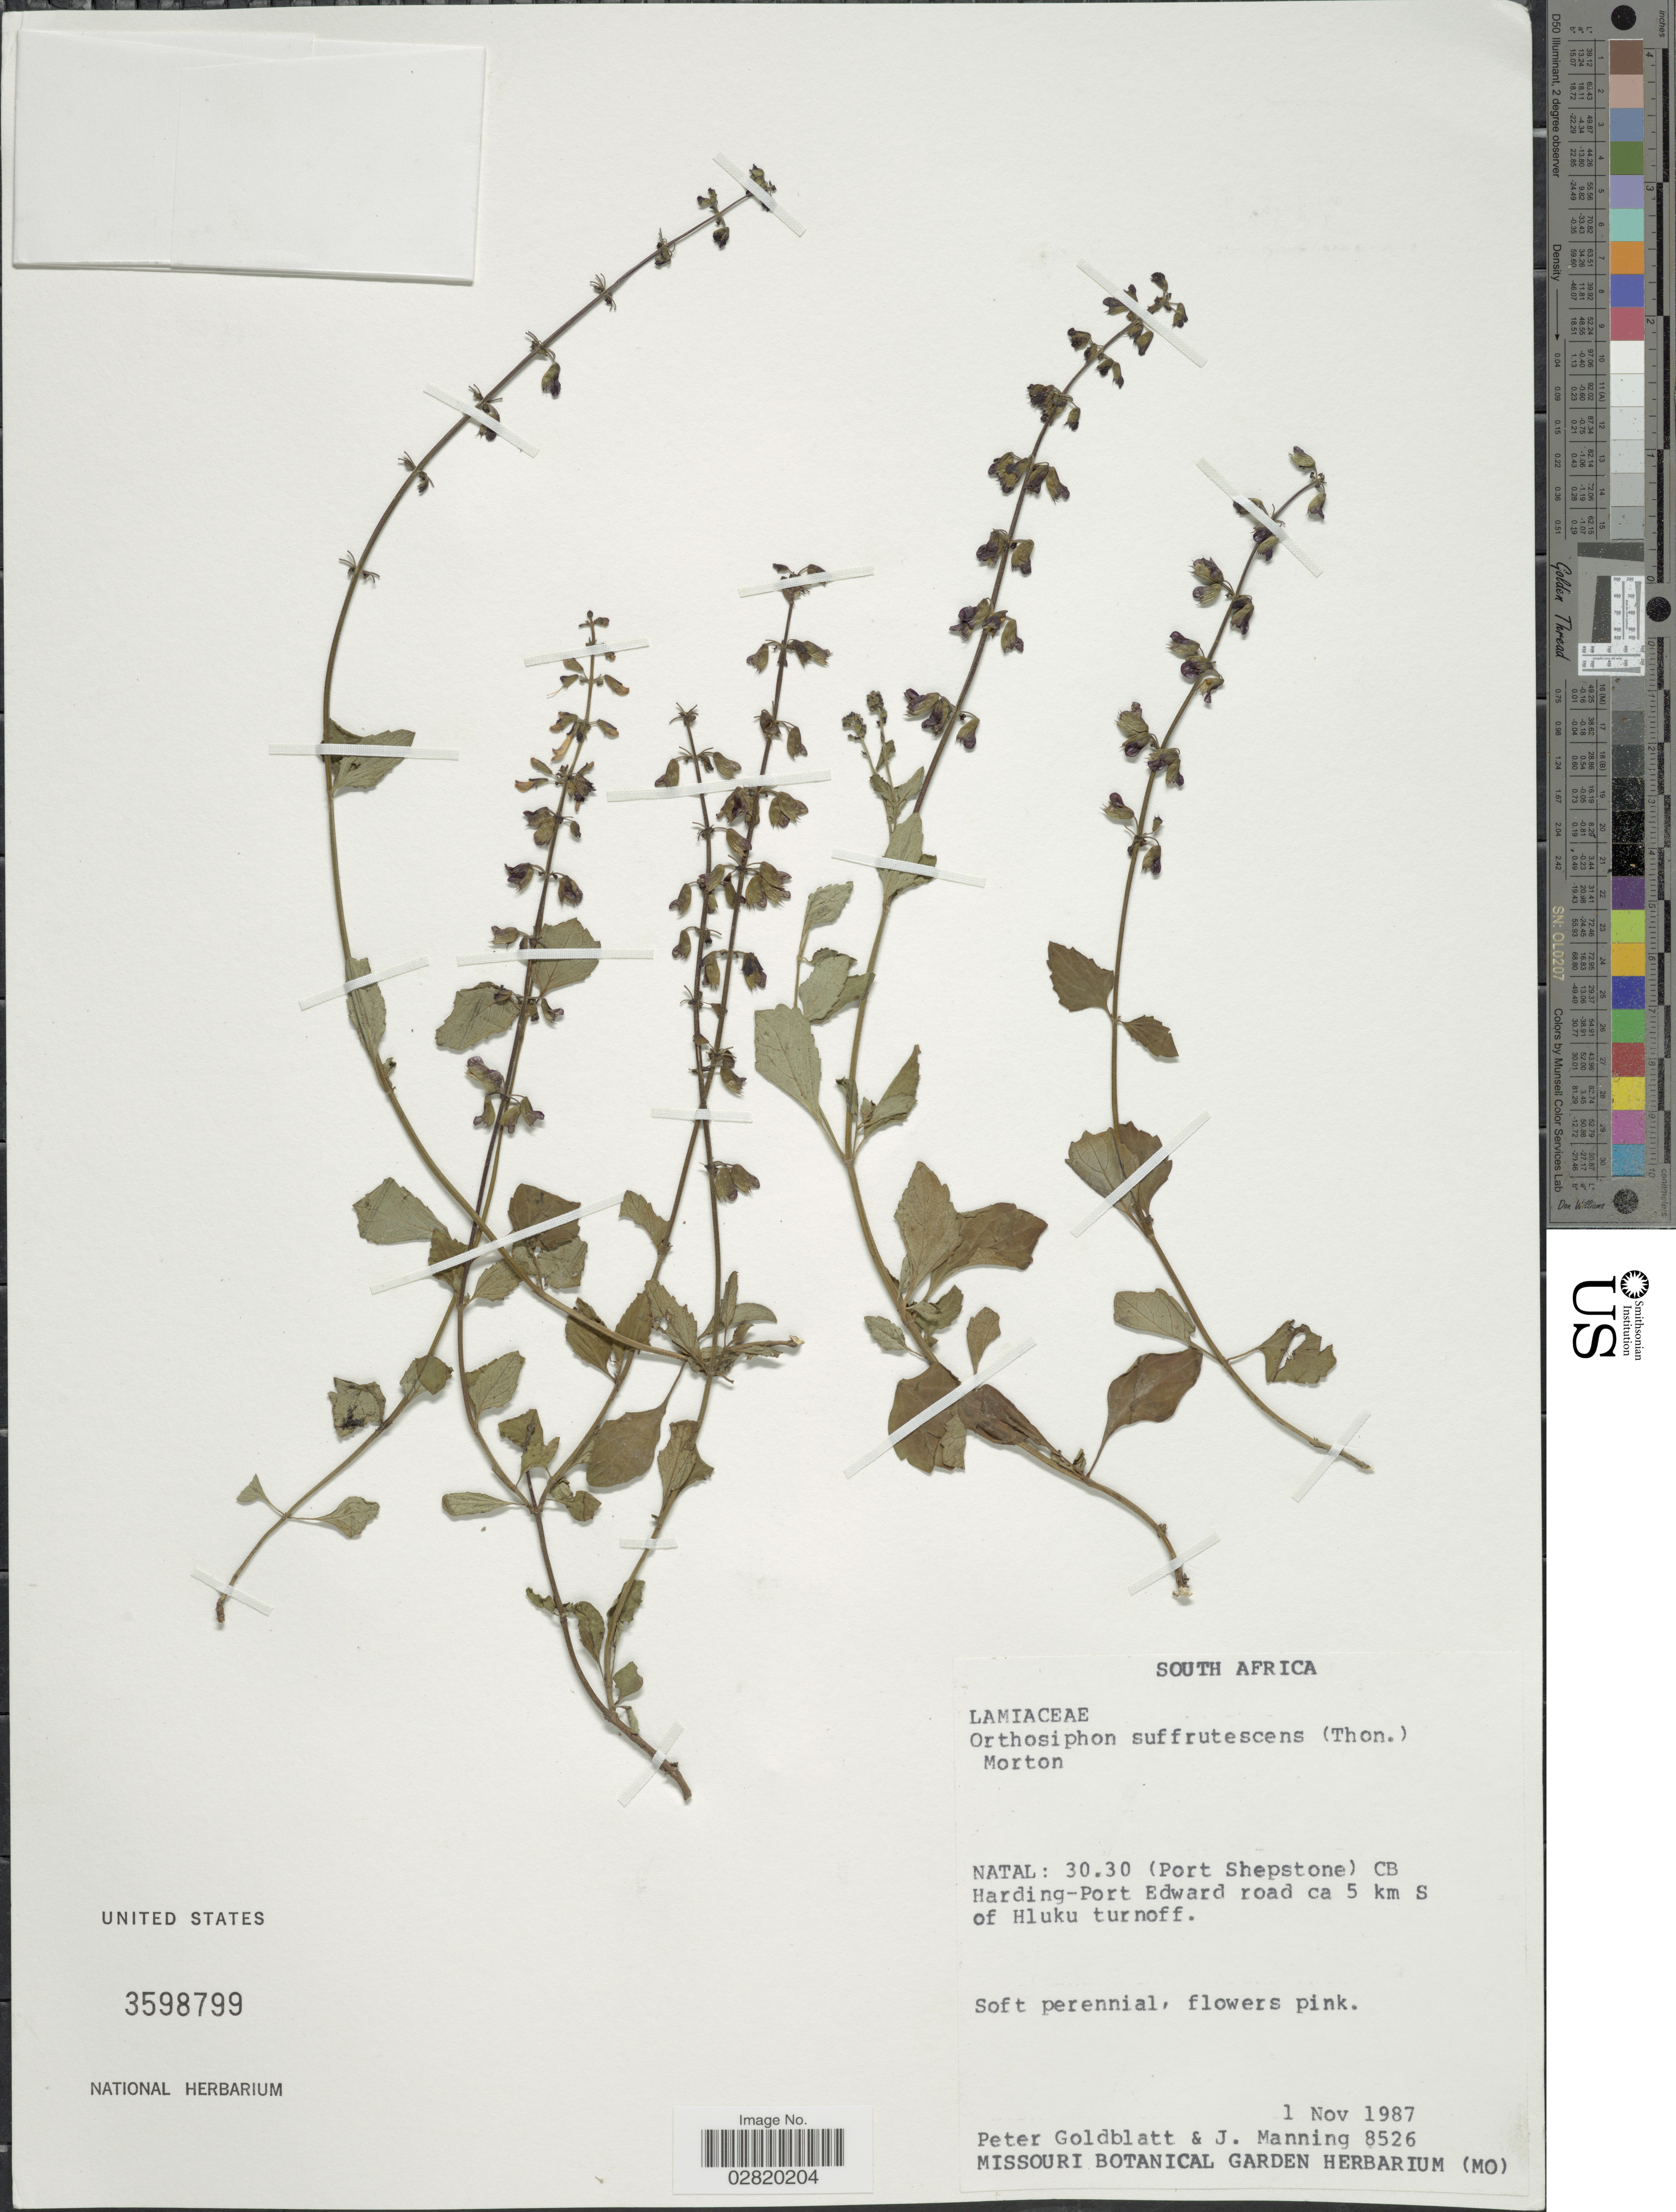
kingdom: Plantae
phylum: Tracheophyta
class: Magnoliopsida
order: Lamiales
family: Lamiaceae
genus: Orthosiphon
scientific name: Orthosiphon suffrutescens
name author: (Schumach.) J.K. Morton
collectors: P. Goldblatt & J. Manning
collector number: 8526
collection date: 1987-11-01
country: South Africa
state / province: KwaZulu-Natal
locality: Natal: 30.30 (Port Shepstone) CB Harding - Port Edward road ca 5 km S of Hluku turnoff.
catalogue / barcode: US 3598799